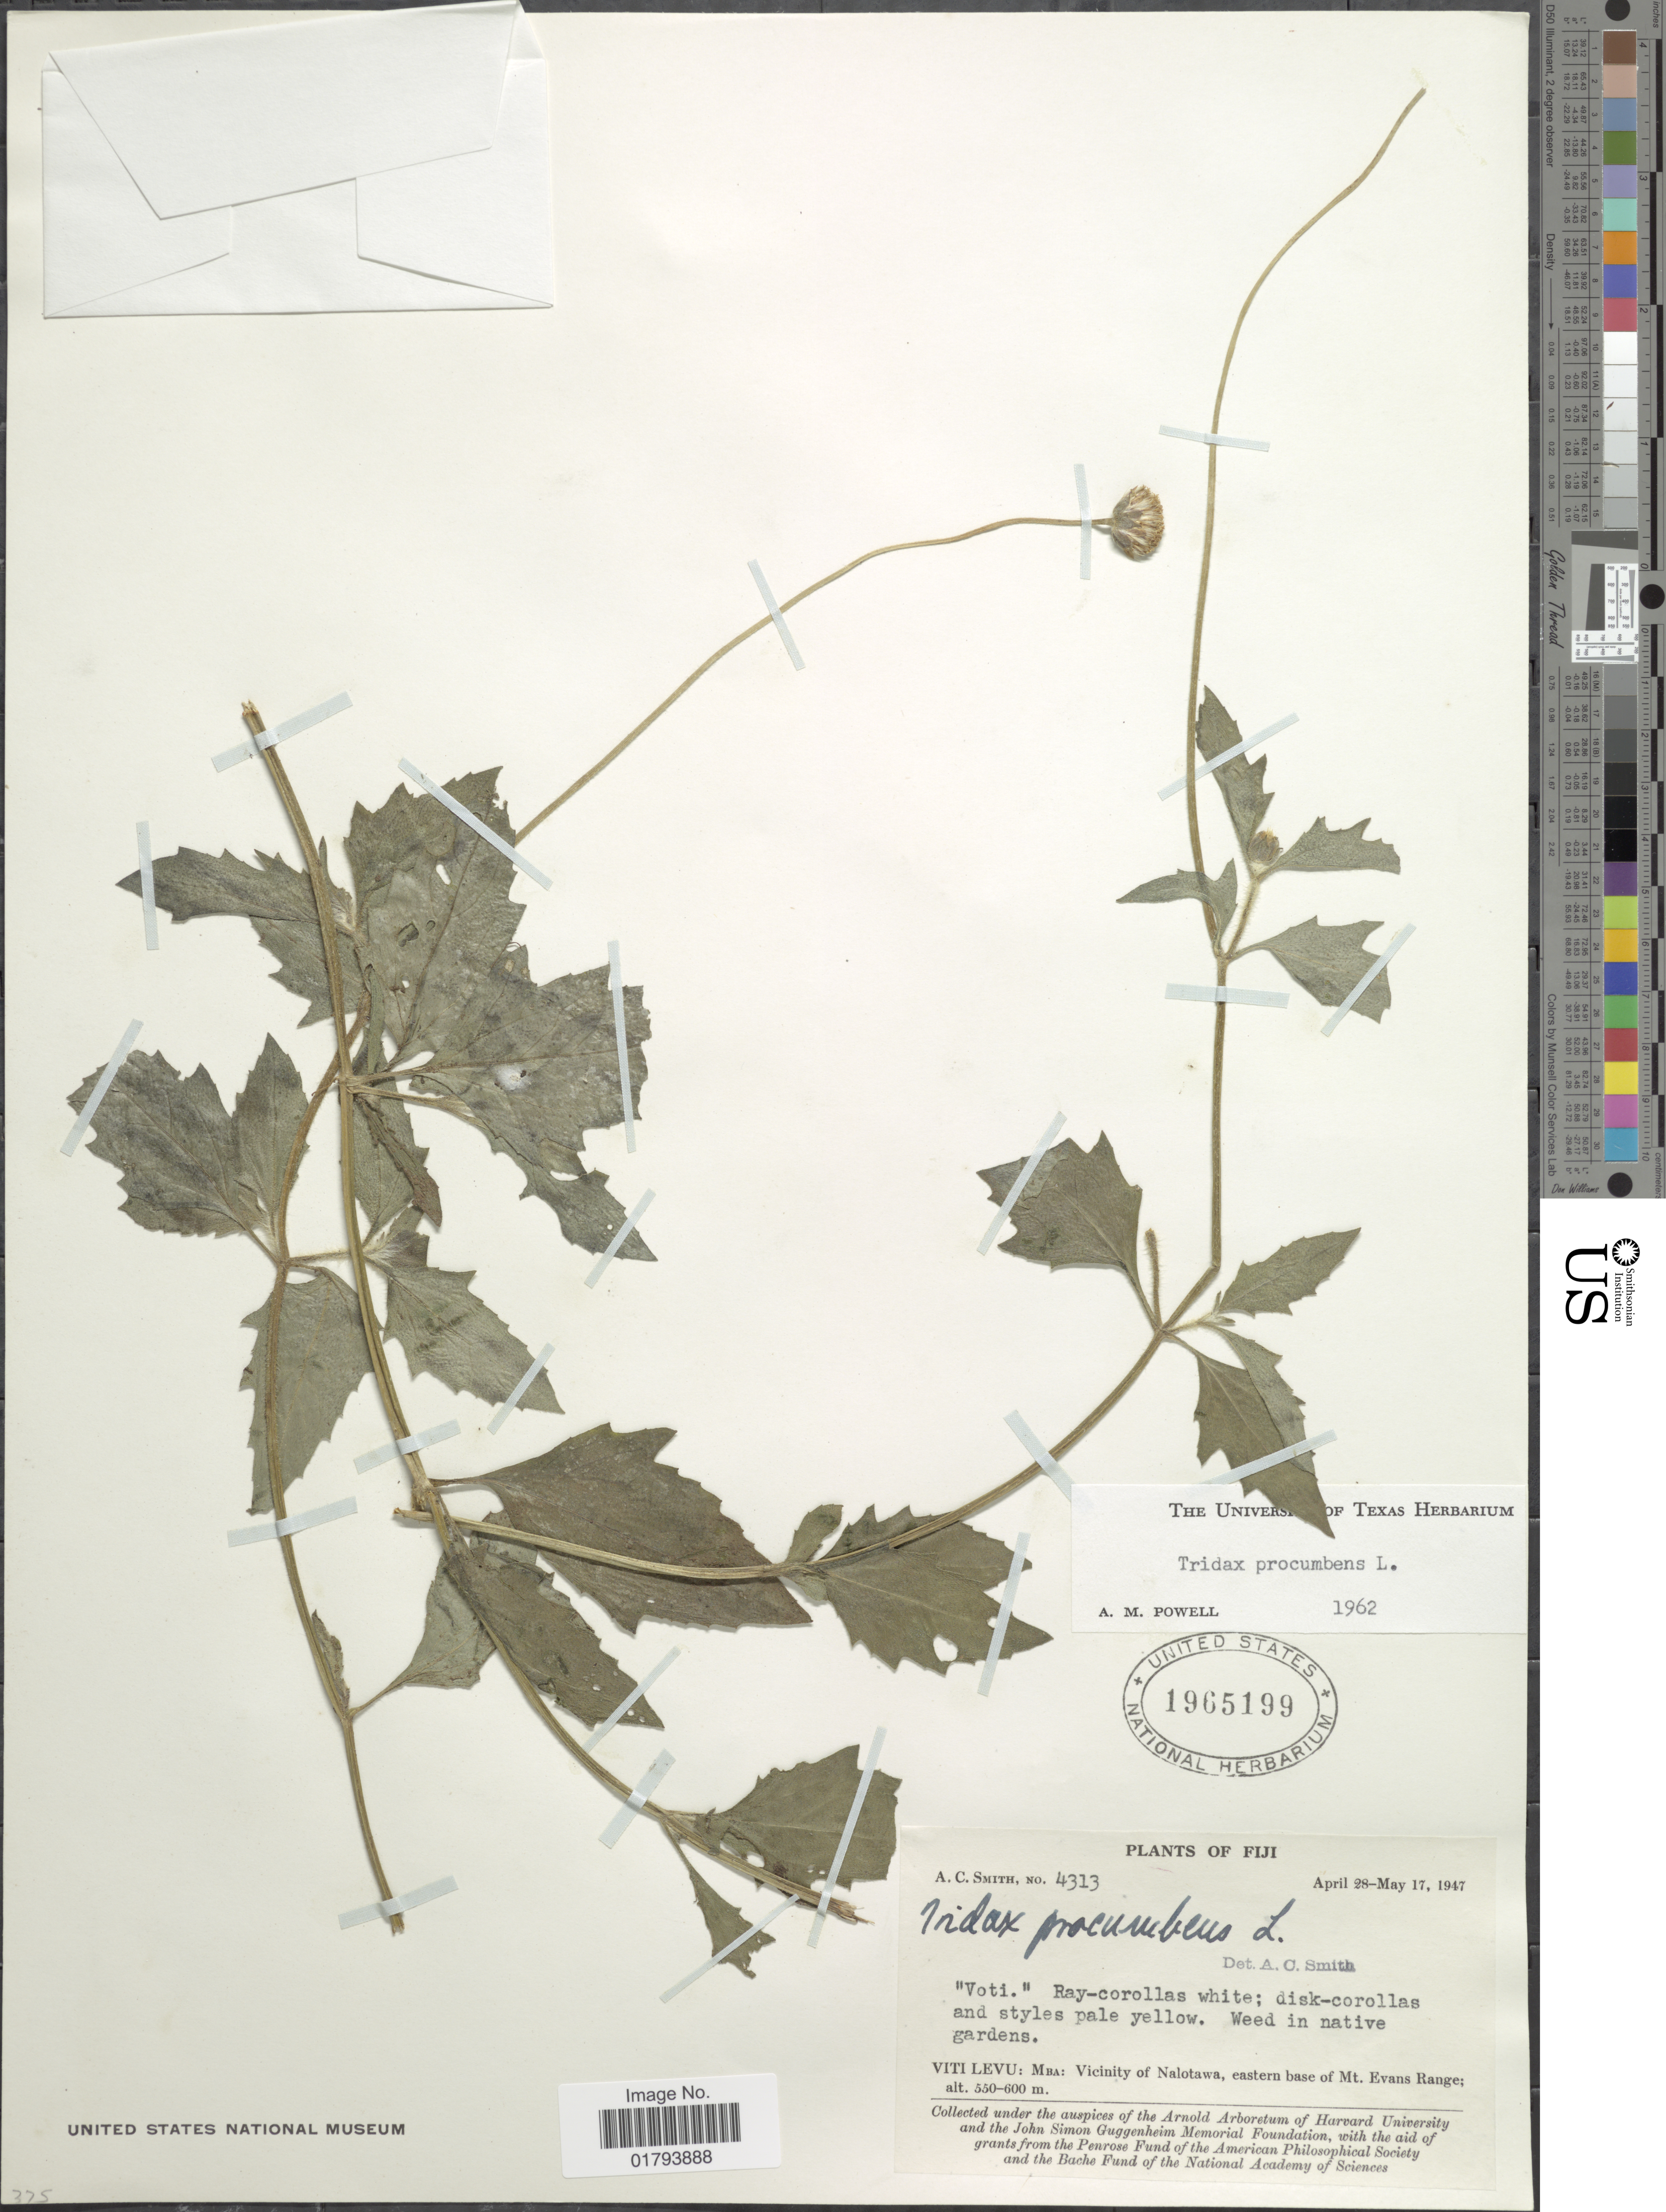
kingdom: Plantae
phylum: Tracheophyta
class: Magnoliopsida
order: Asterales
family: Asteraceae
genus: Tridax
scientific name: Tridax procumbens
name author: L.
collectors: A. C. Smith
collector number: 4313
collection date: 1947-04-28/1947-05-17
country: Fiji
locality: Viti Levu: Mba: vicinity of Nalotawa, eastern base of Mt. Evans Range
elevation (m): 550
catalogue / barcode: US 1965199